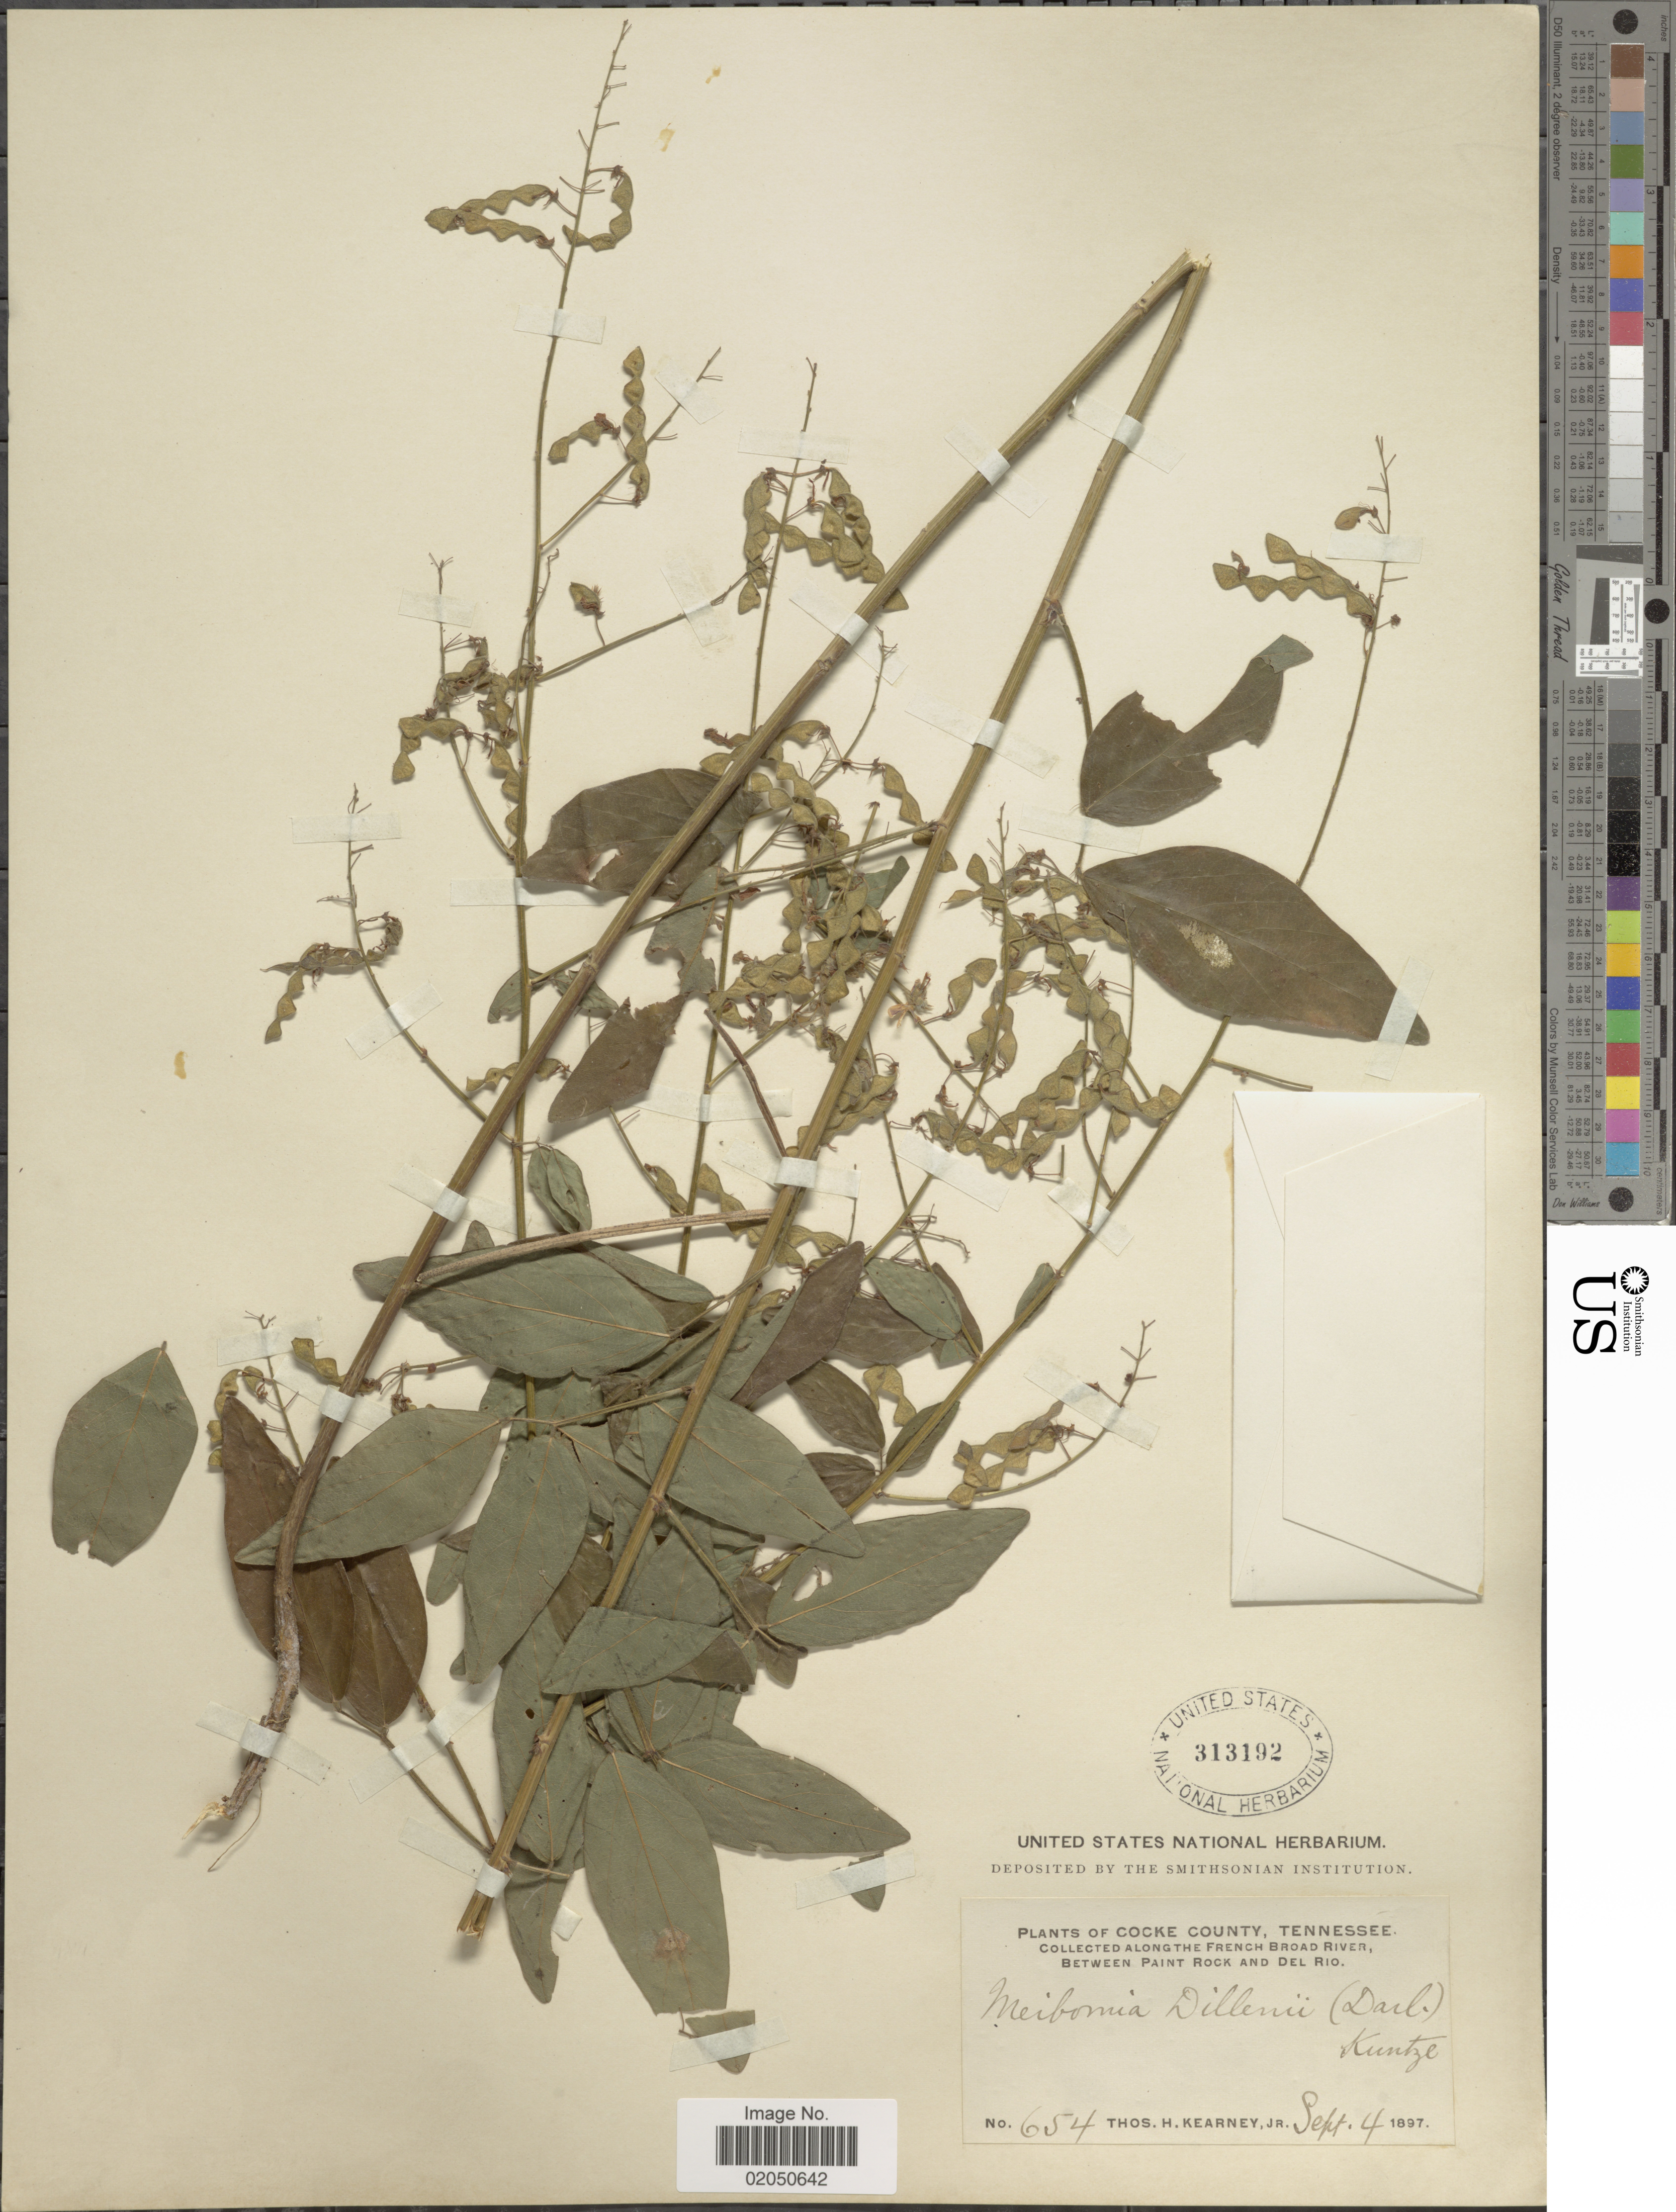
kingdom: Plantae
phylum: Tracheophyta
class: Magnoliopsida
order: Fabales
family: Fabaceae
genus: Desmodium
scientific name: Desmodium glabellum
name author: (Michx.) DC.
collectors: T. H. Kearney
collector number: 654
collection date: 1897-09-04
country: United States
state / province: Tennessee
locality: Cocke County, along the French Broad River, between Paint Rock and Del Rio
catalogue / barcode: US 313192